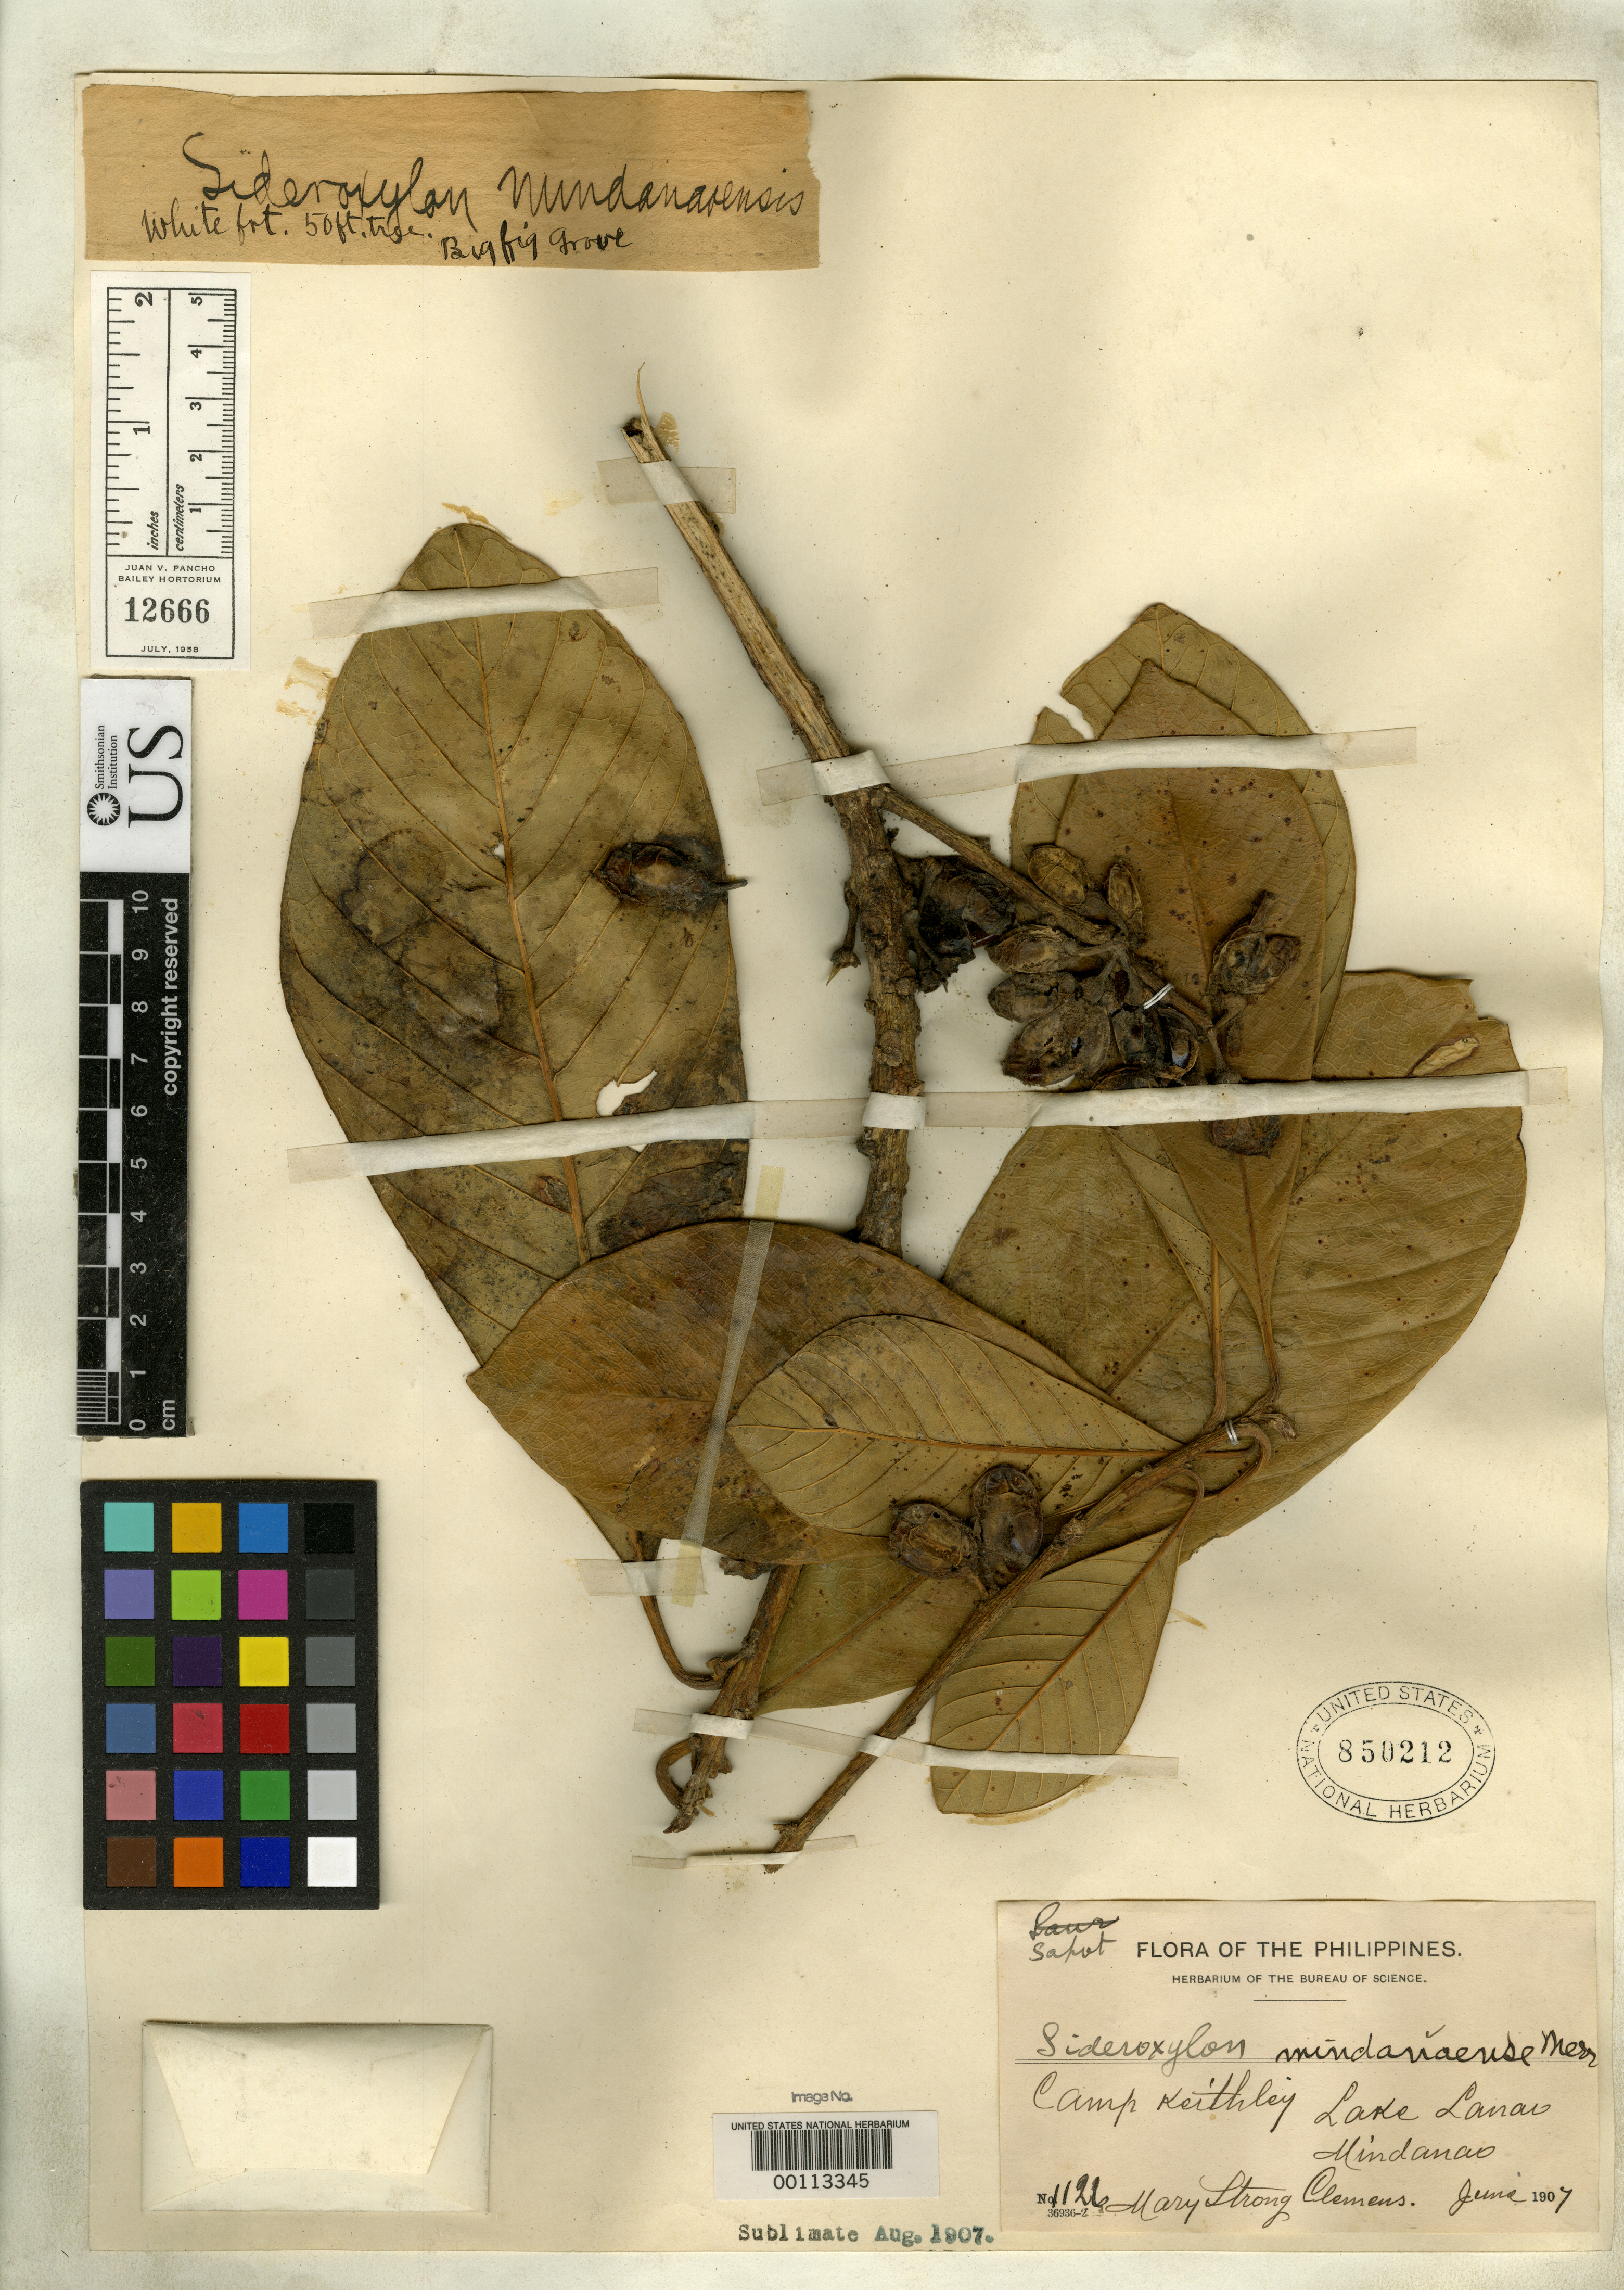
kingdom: Plantae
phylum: Tracheophyta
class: Magnoliopsida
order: Ericales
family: Sapotaceae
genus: Planchonella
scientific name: Planchonella mindanaensis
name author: H.J. Lam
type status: Type Collection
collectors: M. S. Clemens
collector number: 1126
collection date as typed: Jun 1907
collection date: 1907-06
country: Philippines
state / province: Muslim Mindanao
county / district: Lanao del Sur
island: Mindanao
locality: Camp Keithley, Lake Lanao.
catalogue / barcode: US 850212